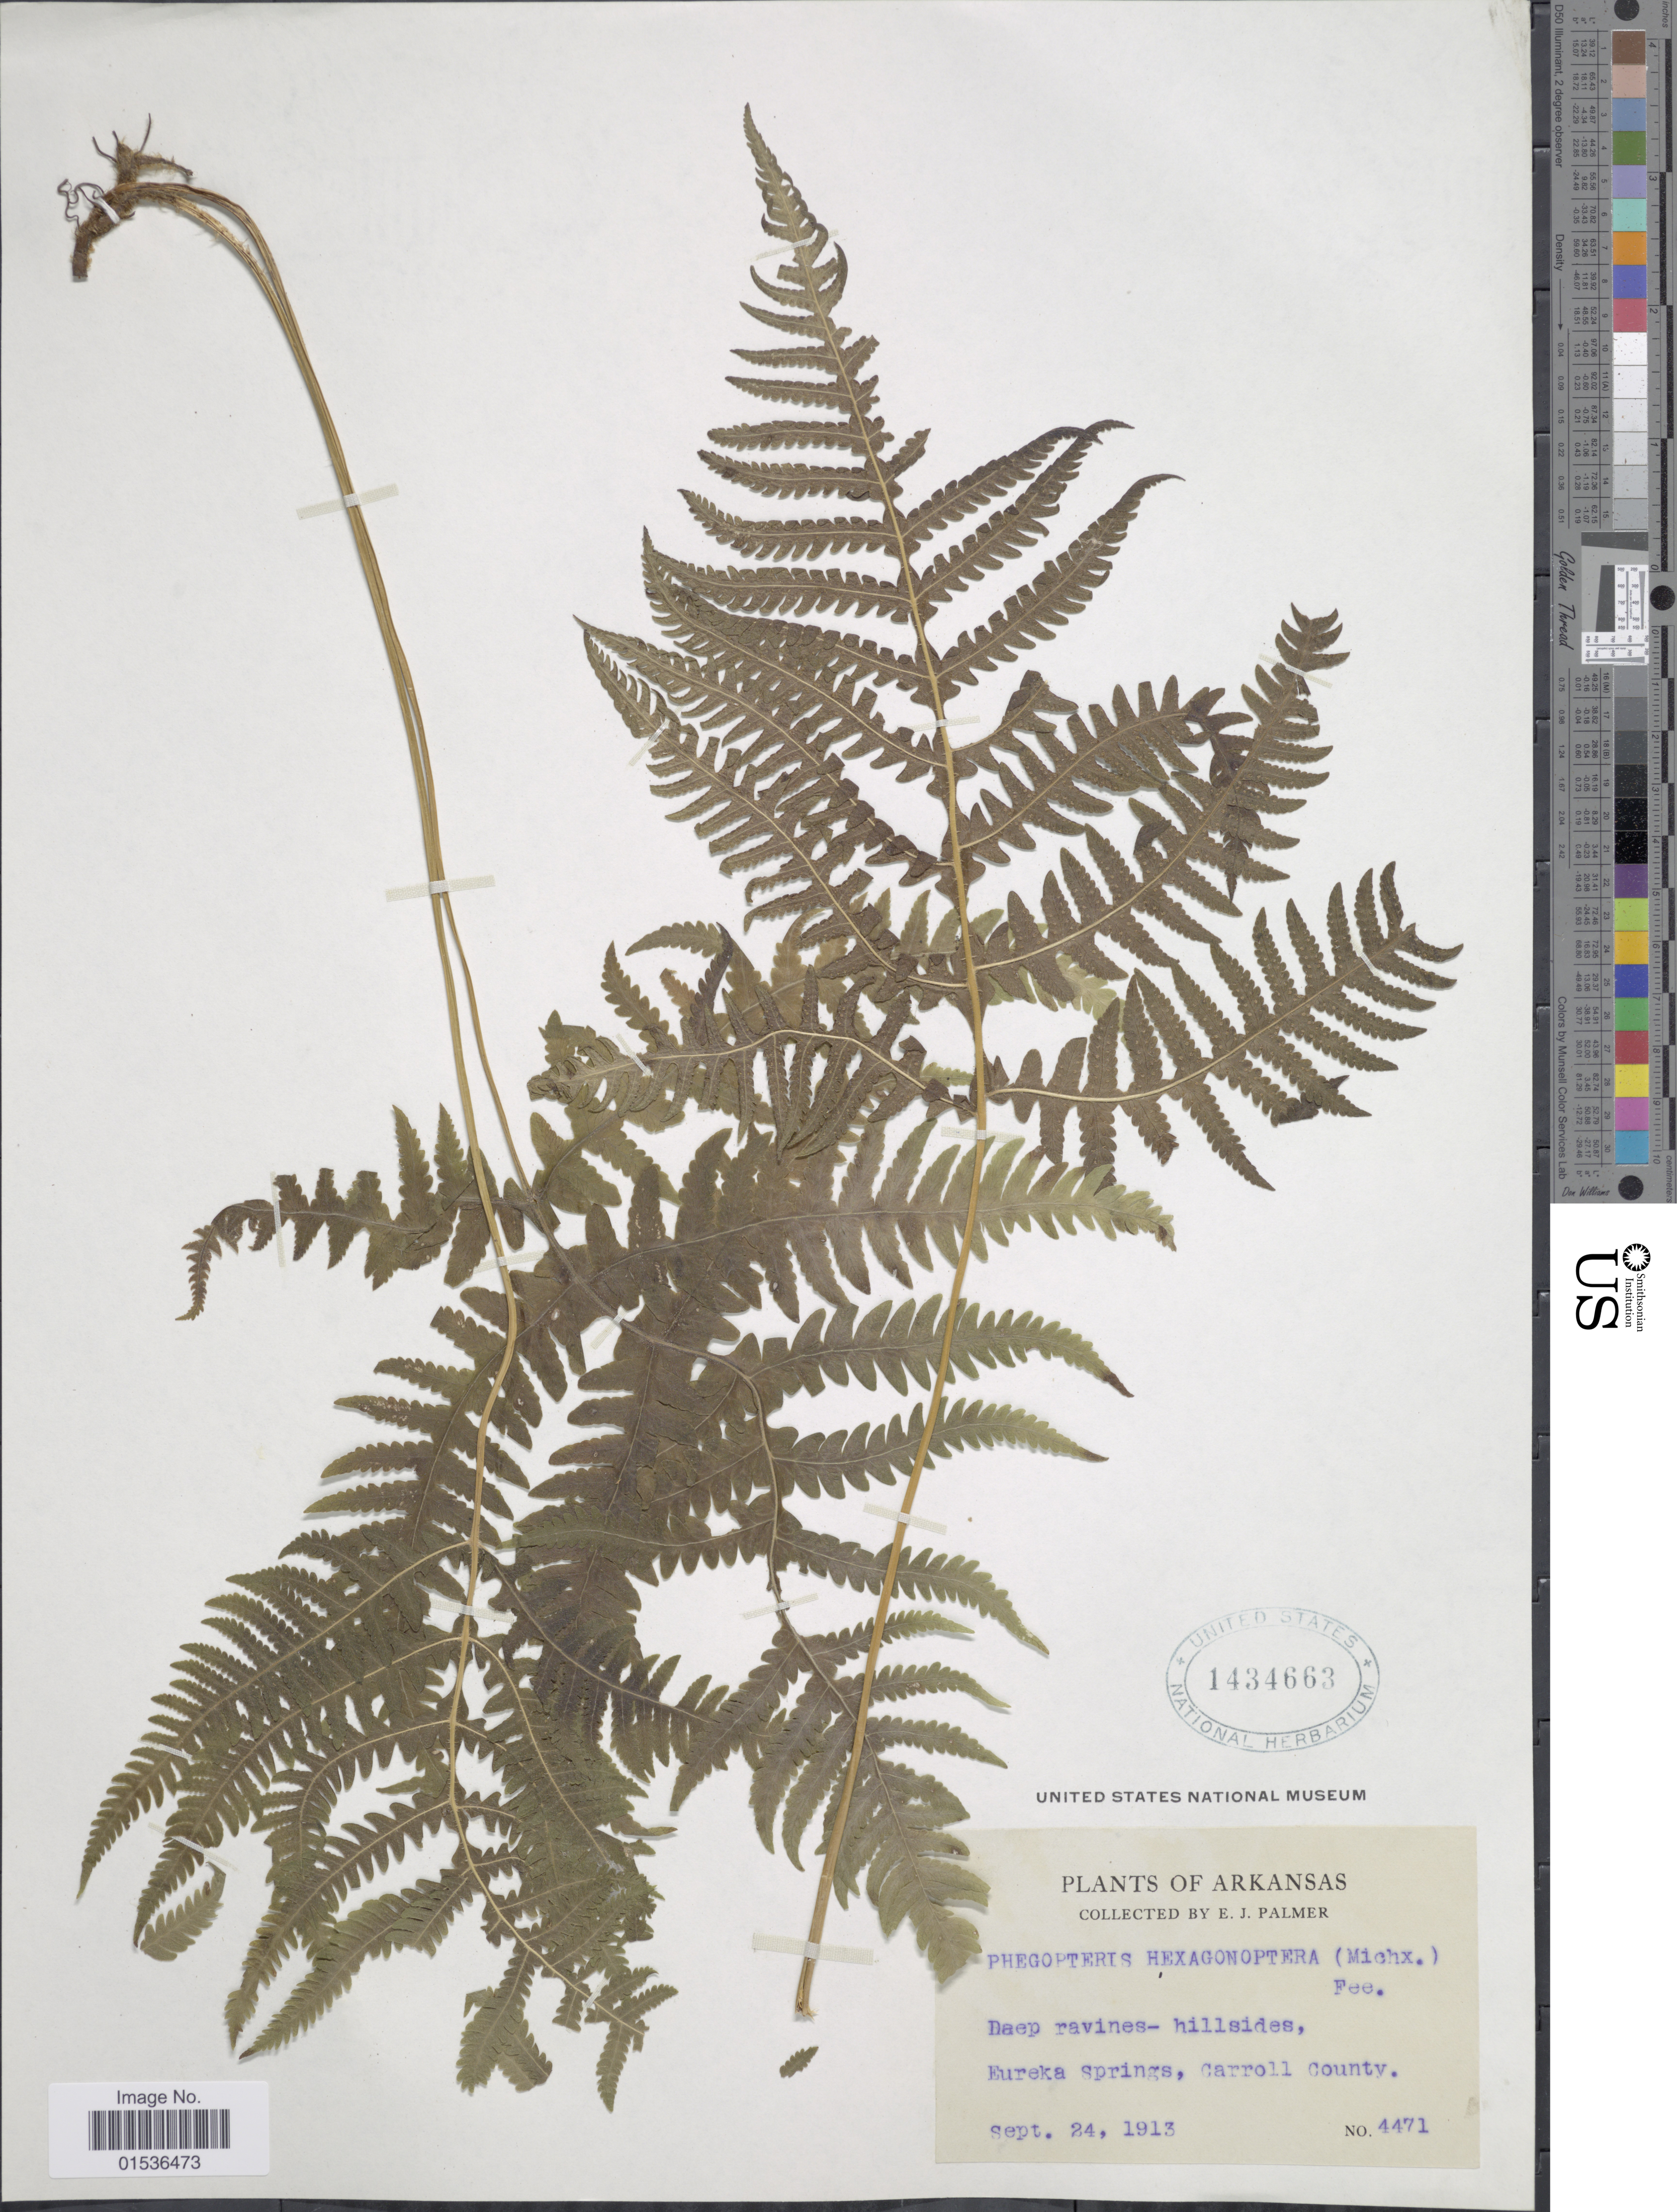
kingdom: Plantae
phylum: Tracheophyta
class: Polypodiopsida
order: Polypodiales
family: Thelypteridaceae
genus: Phegopteris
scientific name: Phegopteris hexagonoptera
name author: (Michx.) Fée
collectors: E. J. Palmer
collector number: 4471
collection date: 1913-09-24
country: United States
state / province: Arkansas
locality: Arkansas, Eureka Springs, Carroll County.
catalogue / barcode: US 1434663